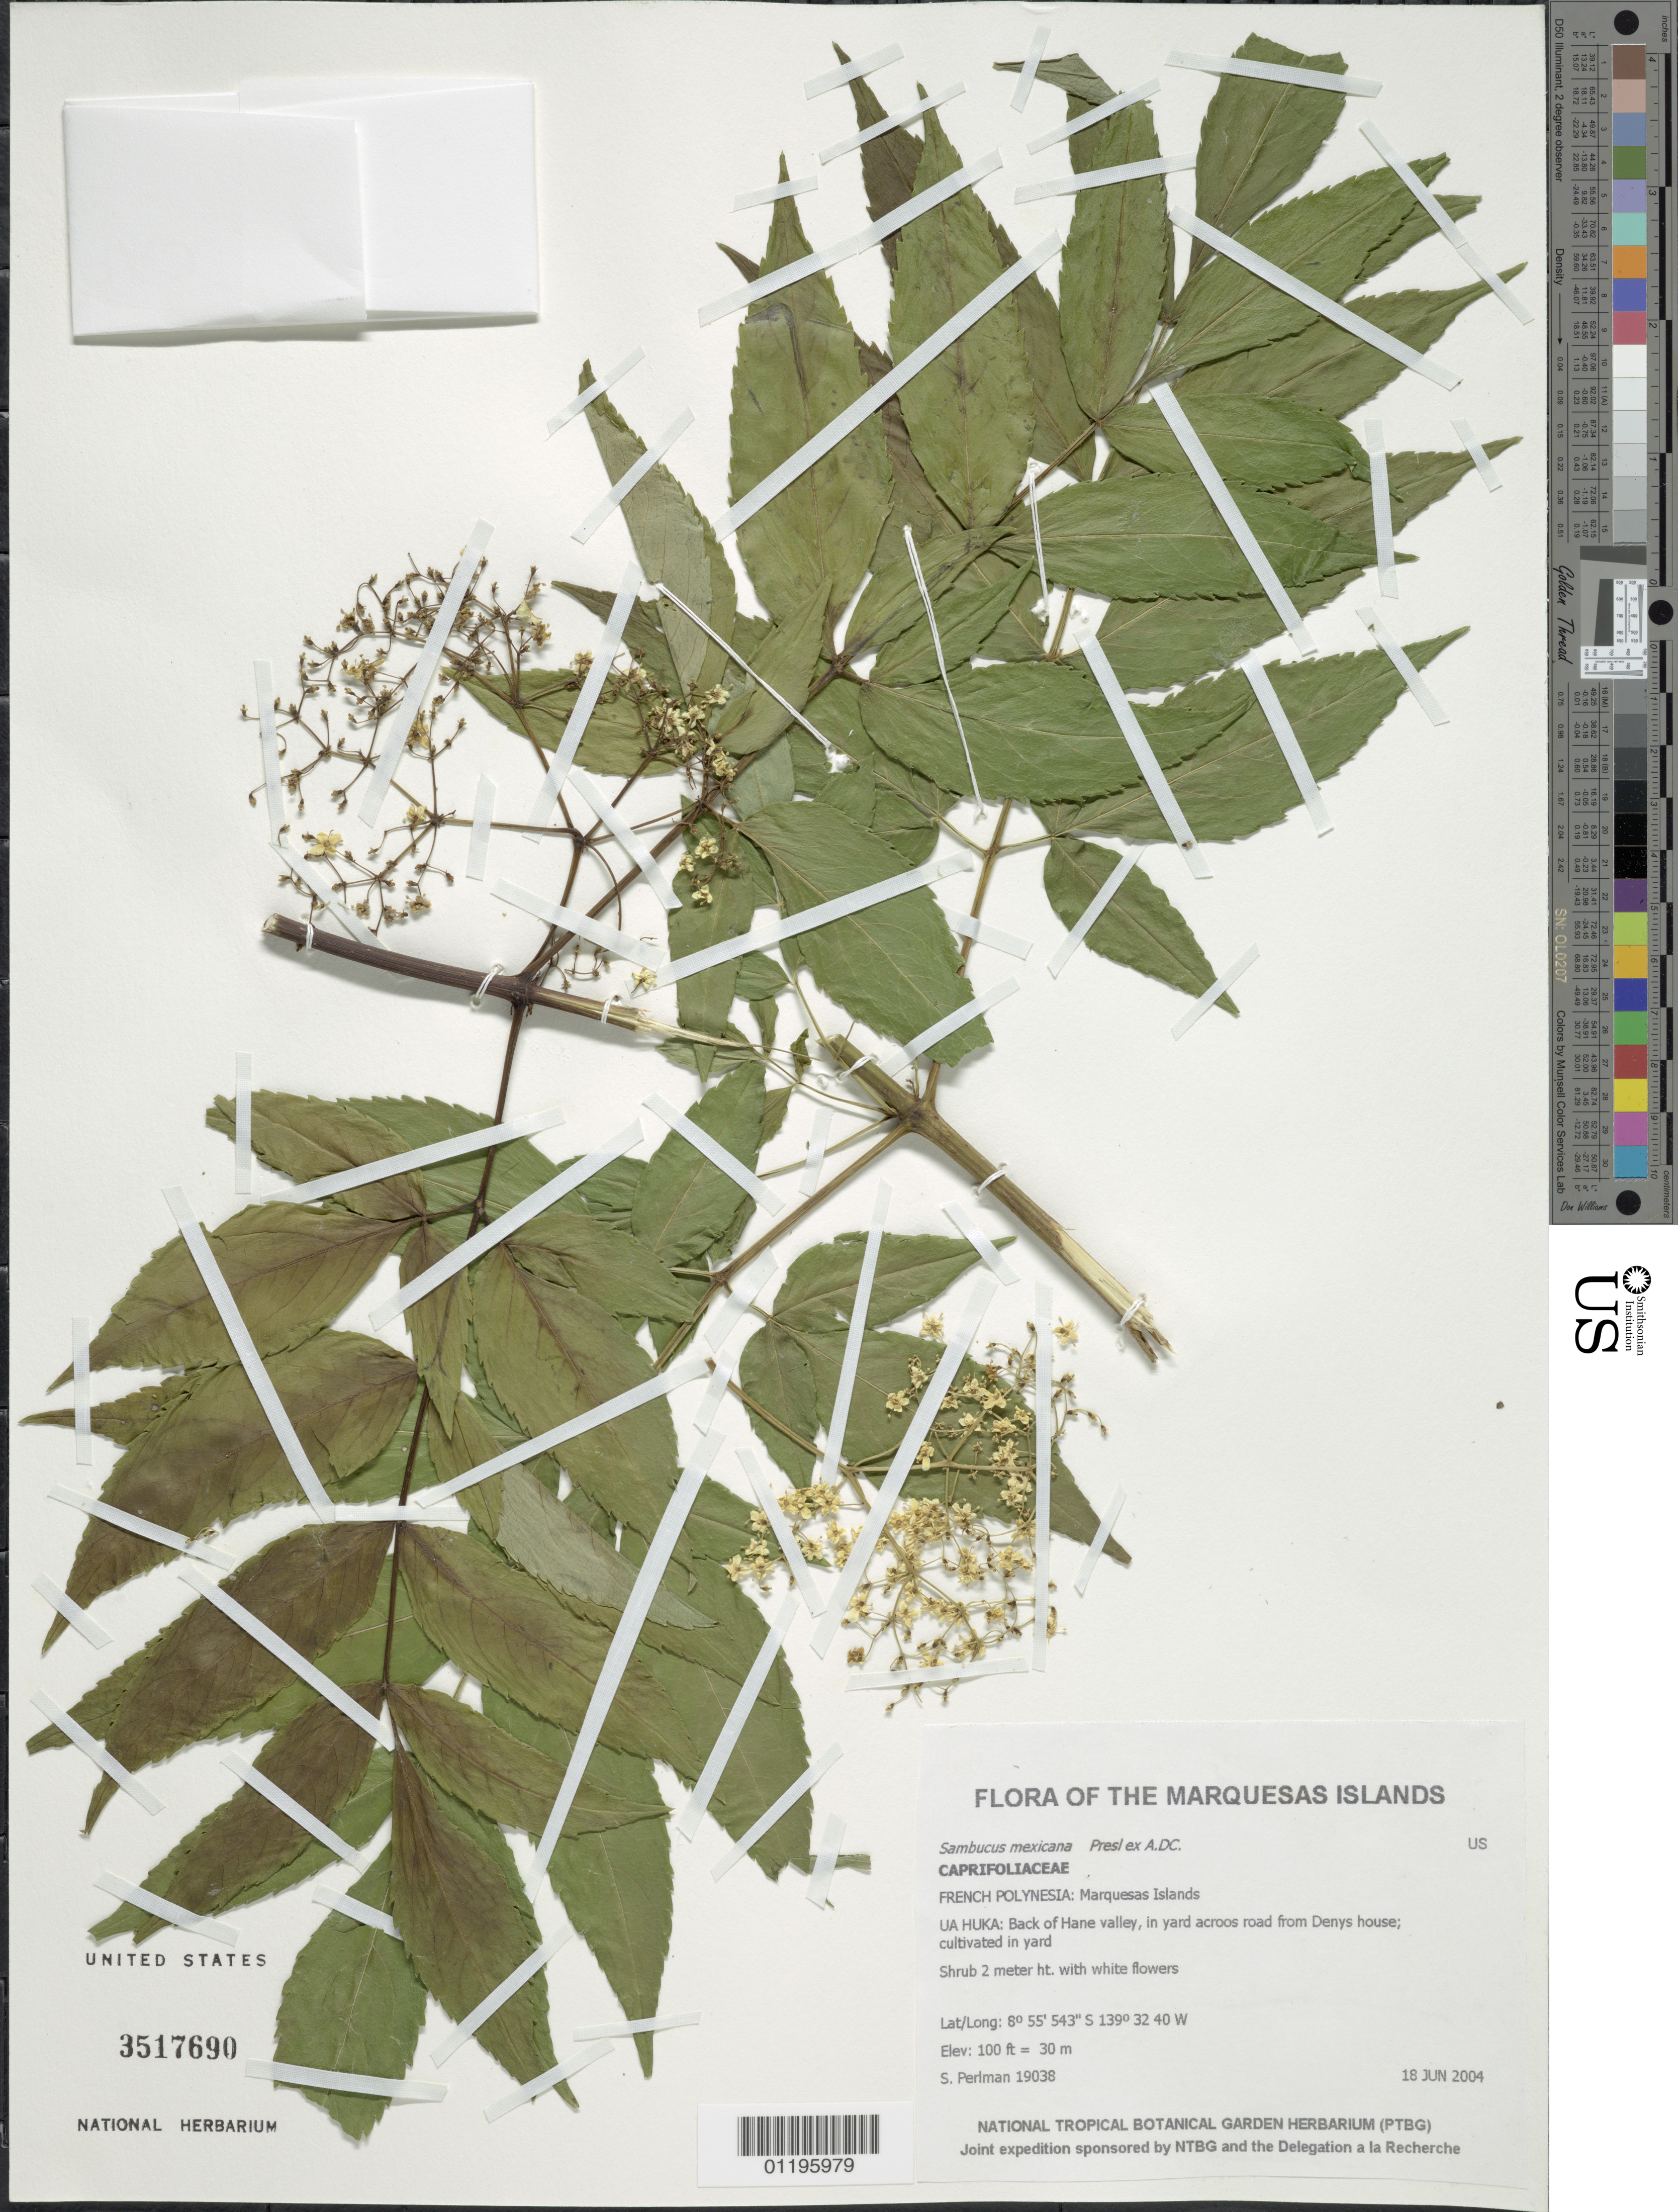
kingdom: Plantae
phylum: Tracheophyta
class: Magnoliopsida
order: Dipsacales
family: Viburnaceae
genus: Sambucus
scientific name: Sambucus mexicana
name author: C. Presl ex DC.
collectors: S. P. Perlman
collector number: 19038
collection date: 2004-06-18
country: French Polynesia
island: Ua Huka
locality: Back of Hane valley, in yard across road from Denys house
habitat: Cultivated in yard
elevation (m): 31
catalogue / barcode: US 3517690